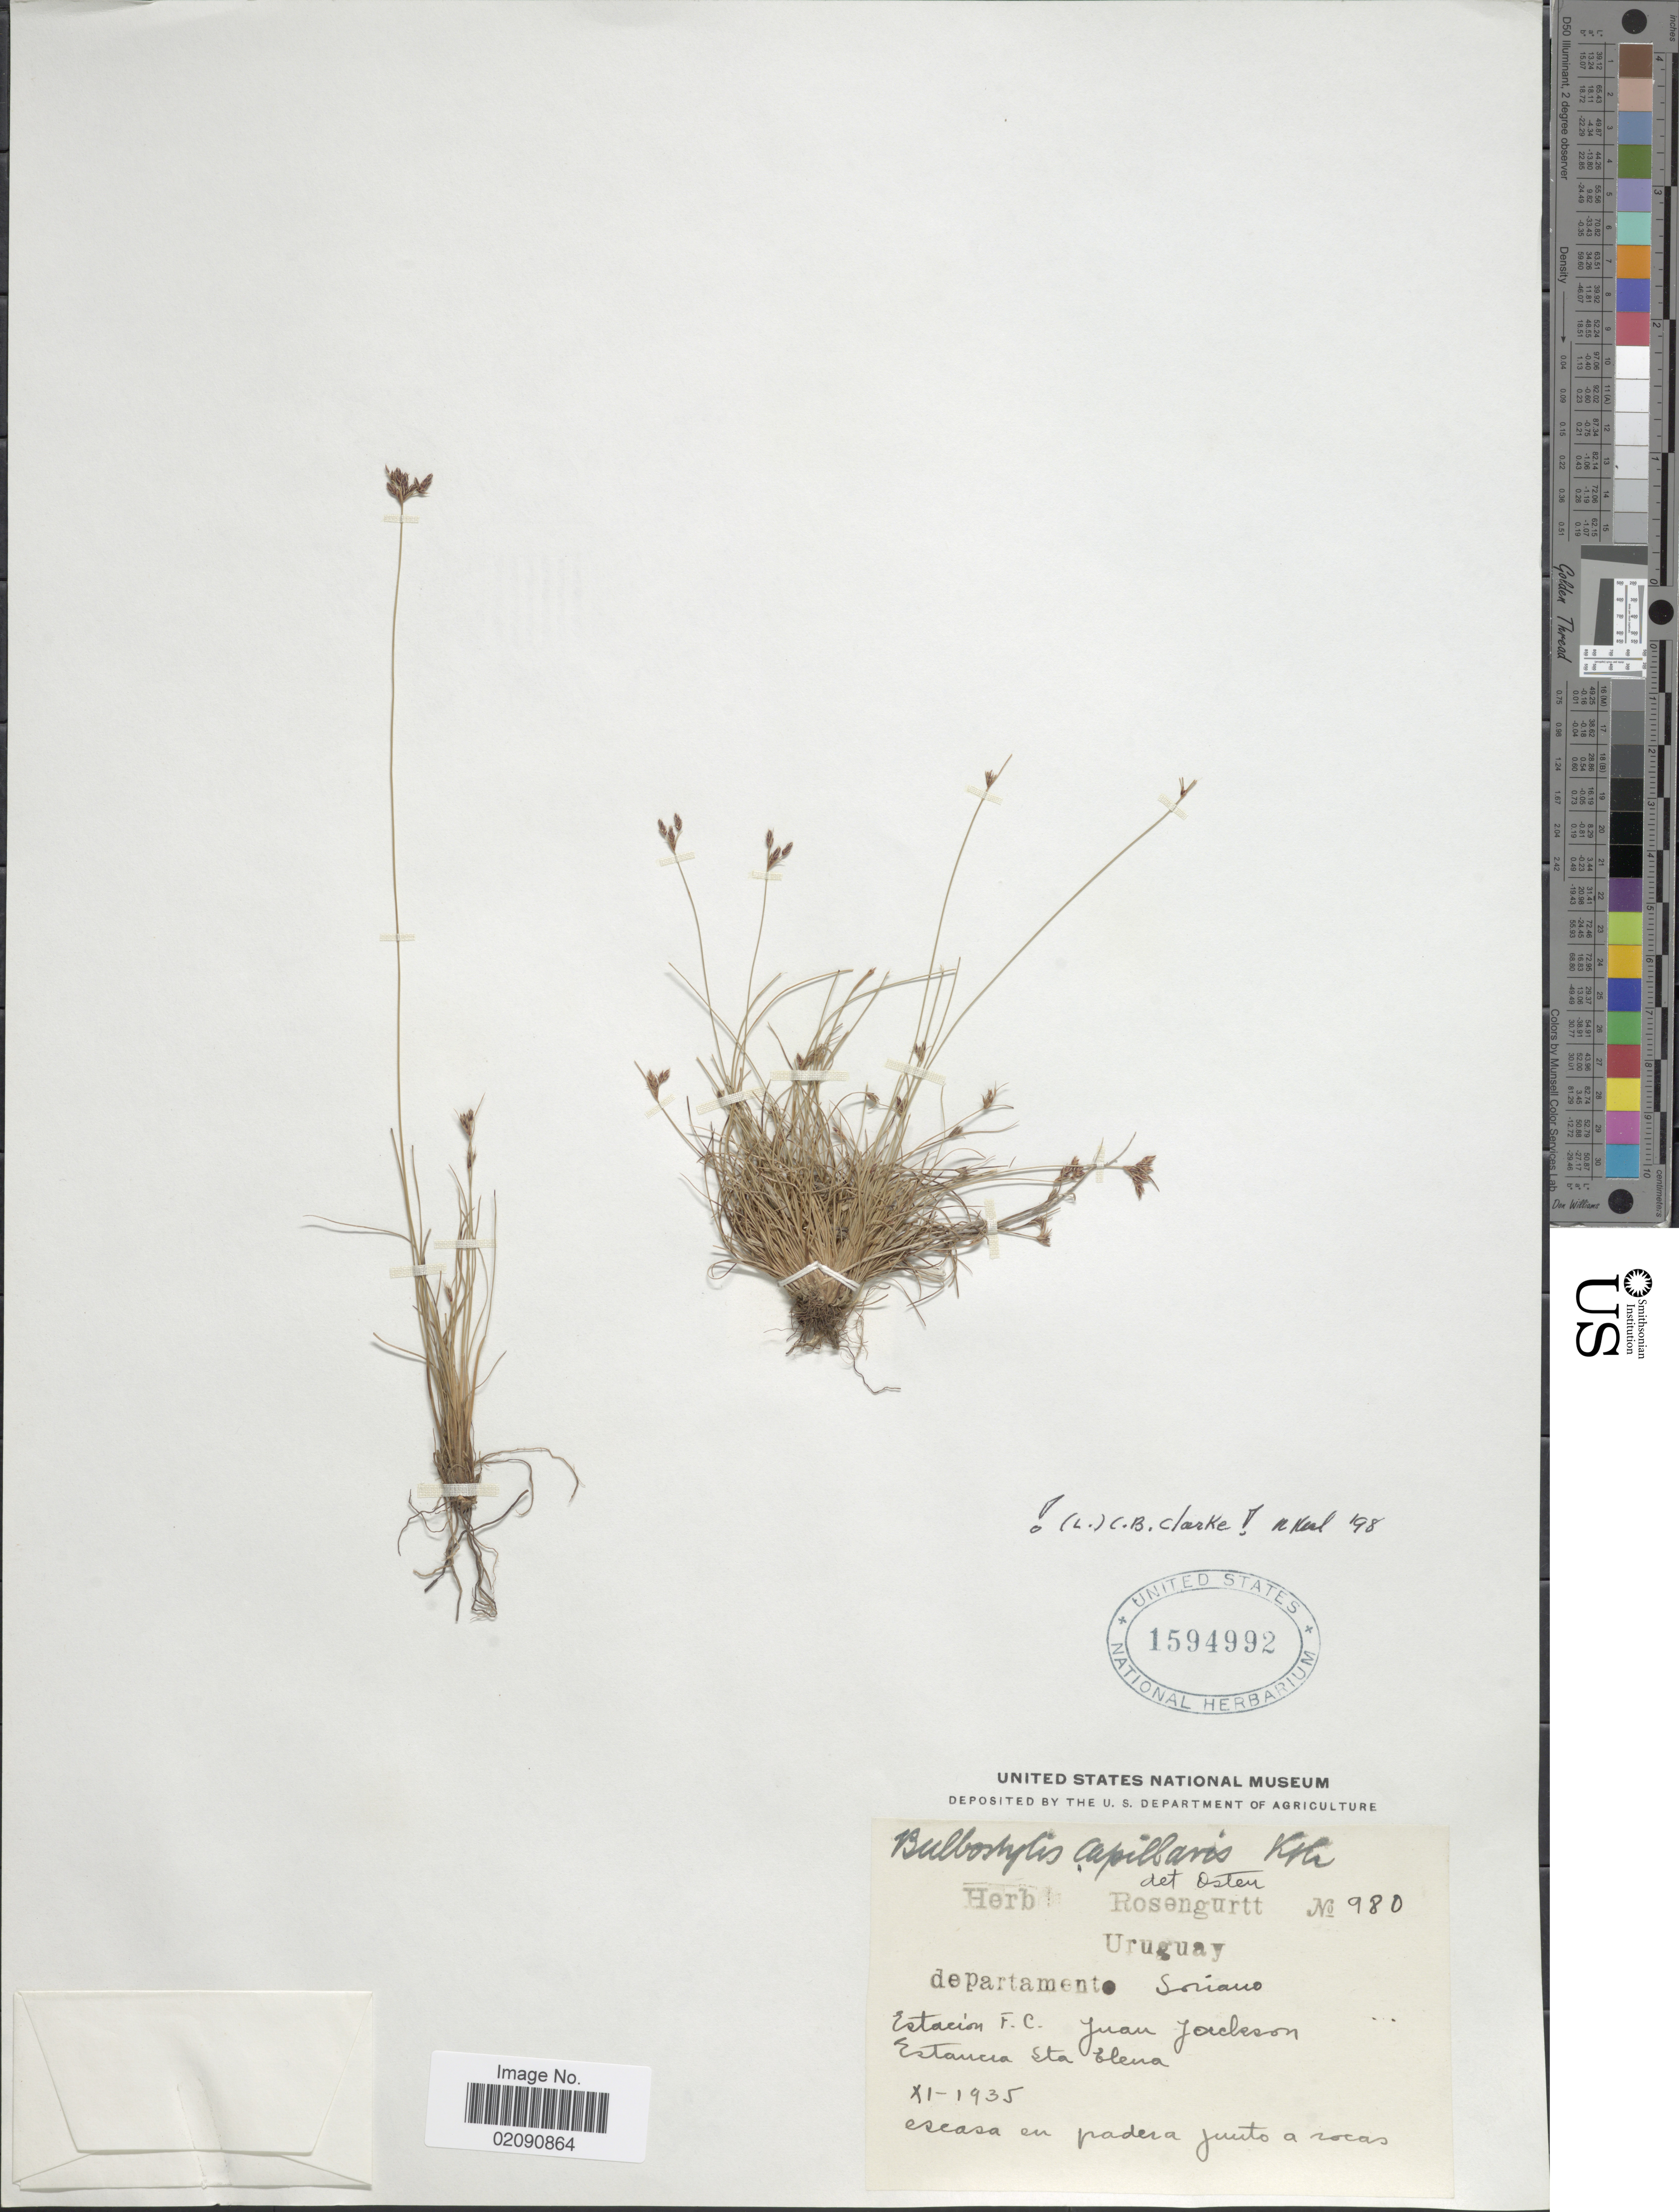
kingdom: Plantae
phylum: Tracheophyta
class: Liliopsida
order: Poales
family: Cyperaceae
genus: Bulbostylis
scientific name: Bulbostylis contracta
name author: (Kük. ex Osten) M. G. López & D.A. Simpson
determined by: Maciel-Silva, J. F.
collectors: ex herb. Rosengurtt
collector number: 980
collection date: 1935-11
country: Uruguay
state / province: Soriano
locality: Estacion F.C. Juan Jackson, Estancia Sta Elena.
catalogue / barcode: US 1594992